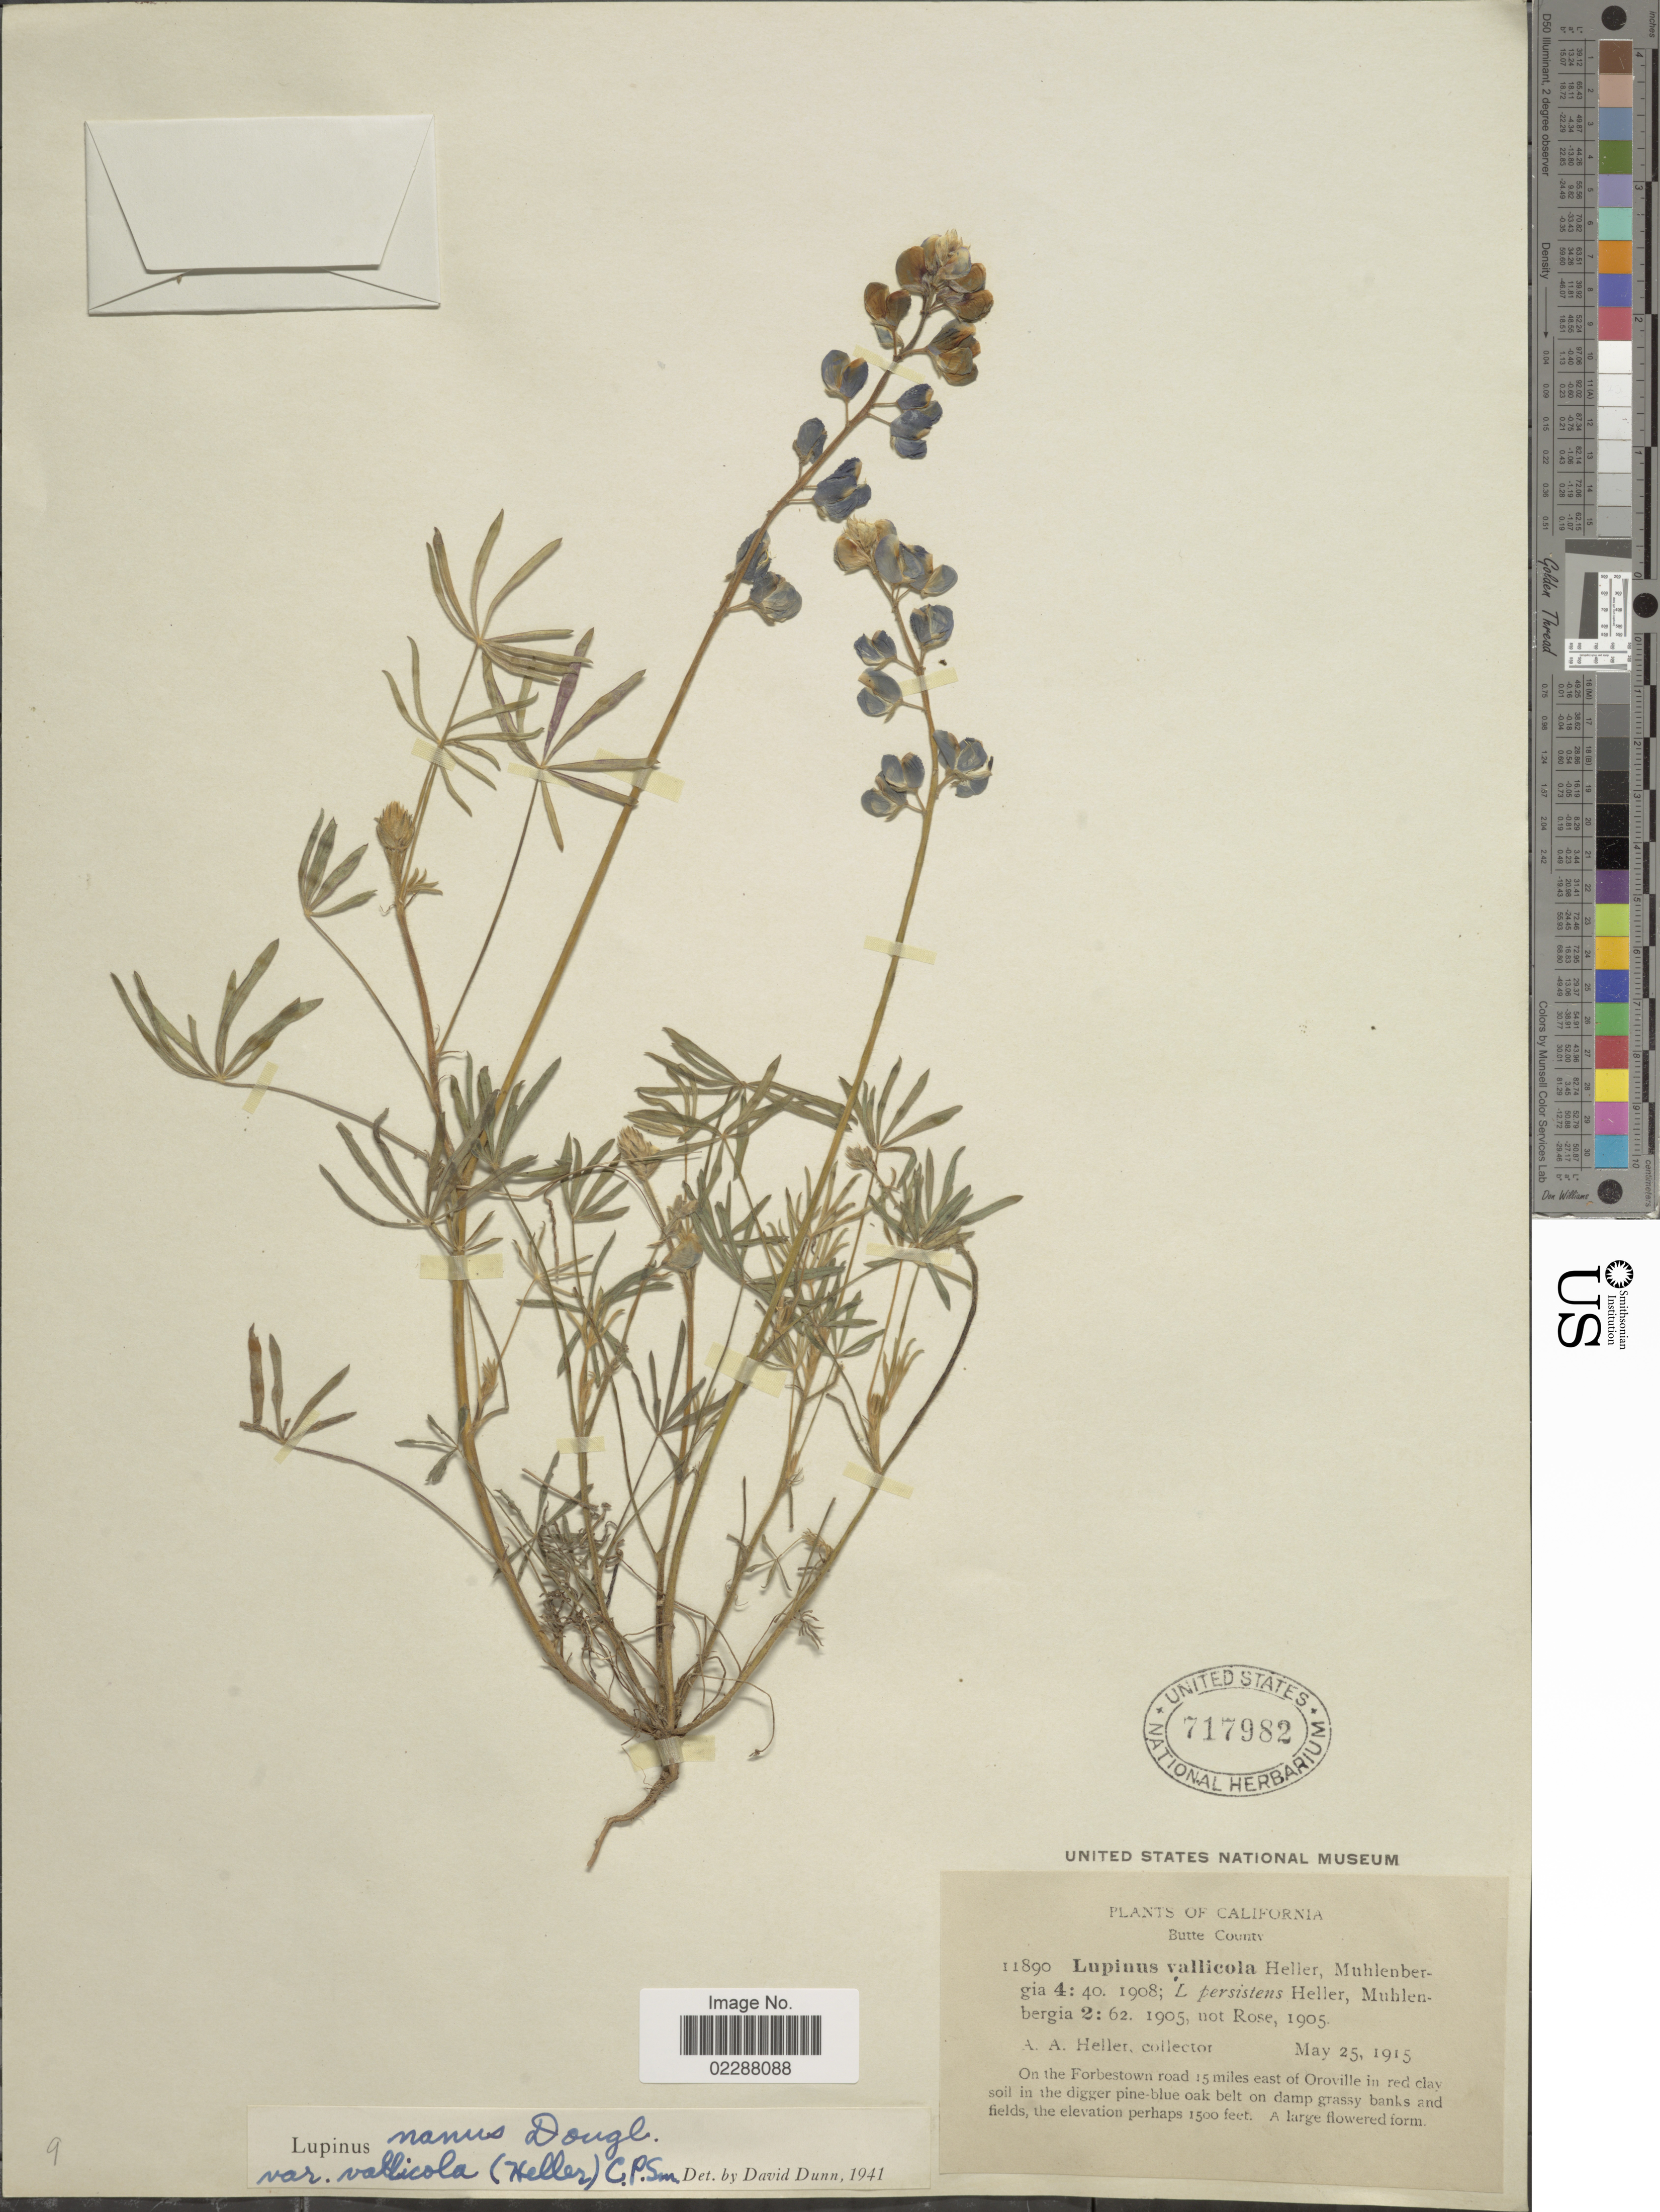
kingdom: Plantae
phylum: Tracheophyta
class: Magnoliopsida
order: Fabales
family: Fabaceae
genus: Lupinus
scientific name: Lupinus vallicola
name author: A. Heller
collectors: A. A. Heller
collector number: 11890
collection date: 1915-05-25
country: United States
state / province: California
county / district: Butte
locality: Butte County, On the Forbestown road 15 miles east of Oroville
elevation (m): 457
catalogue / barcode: US 717982